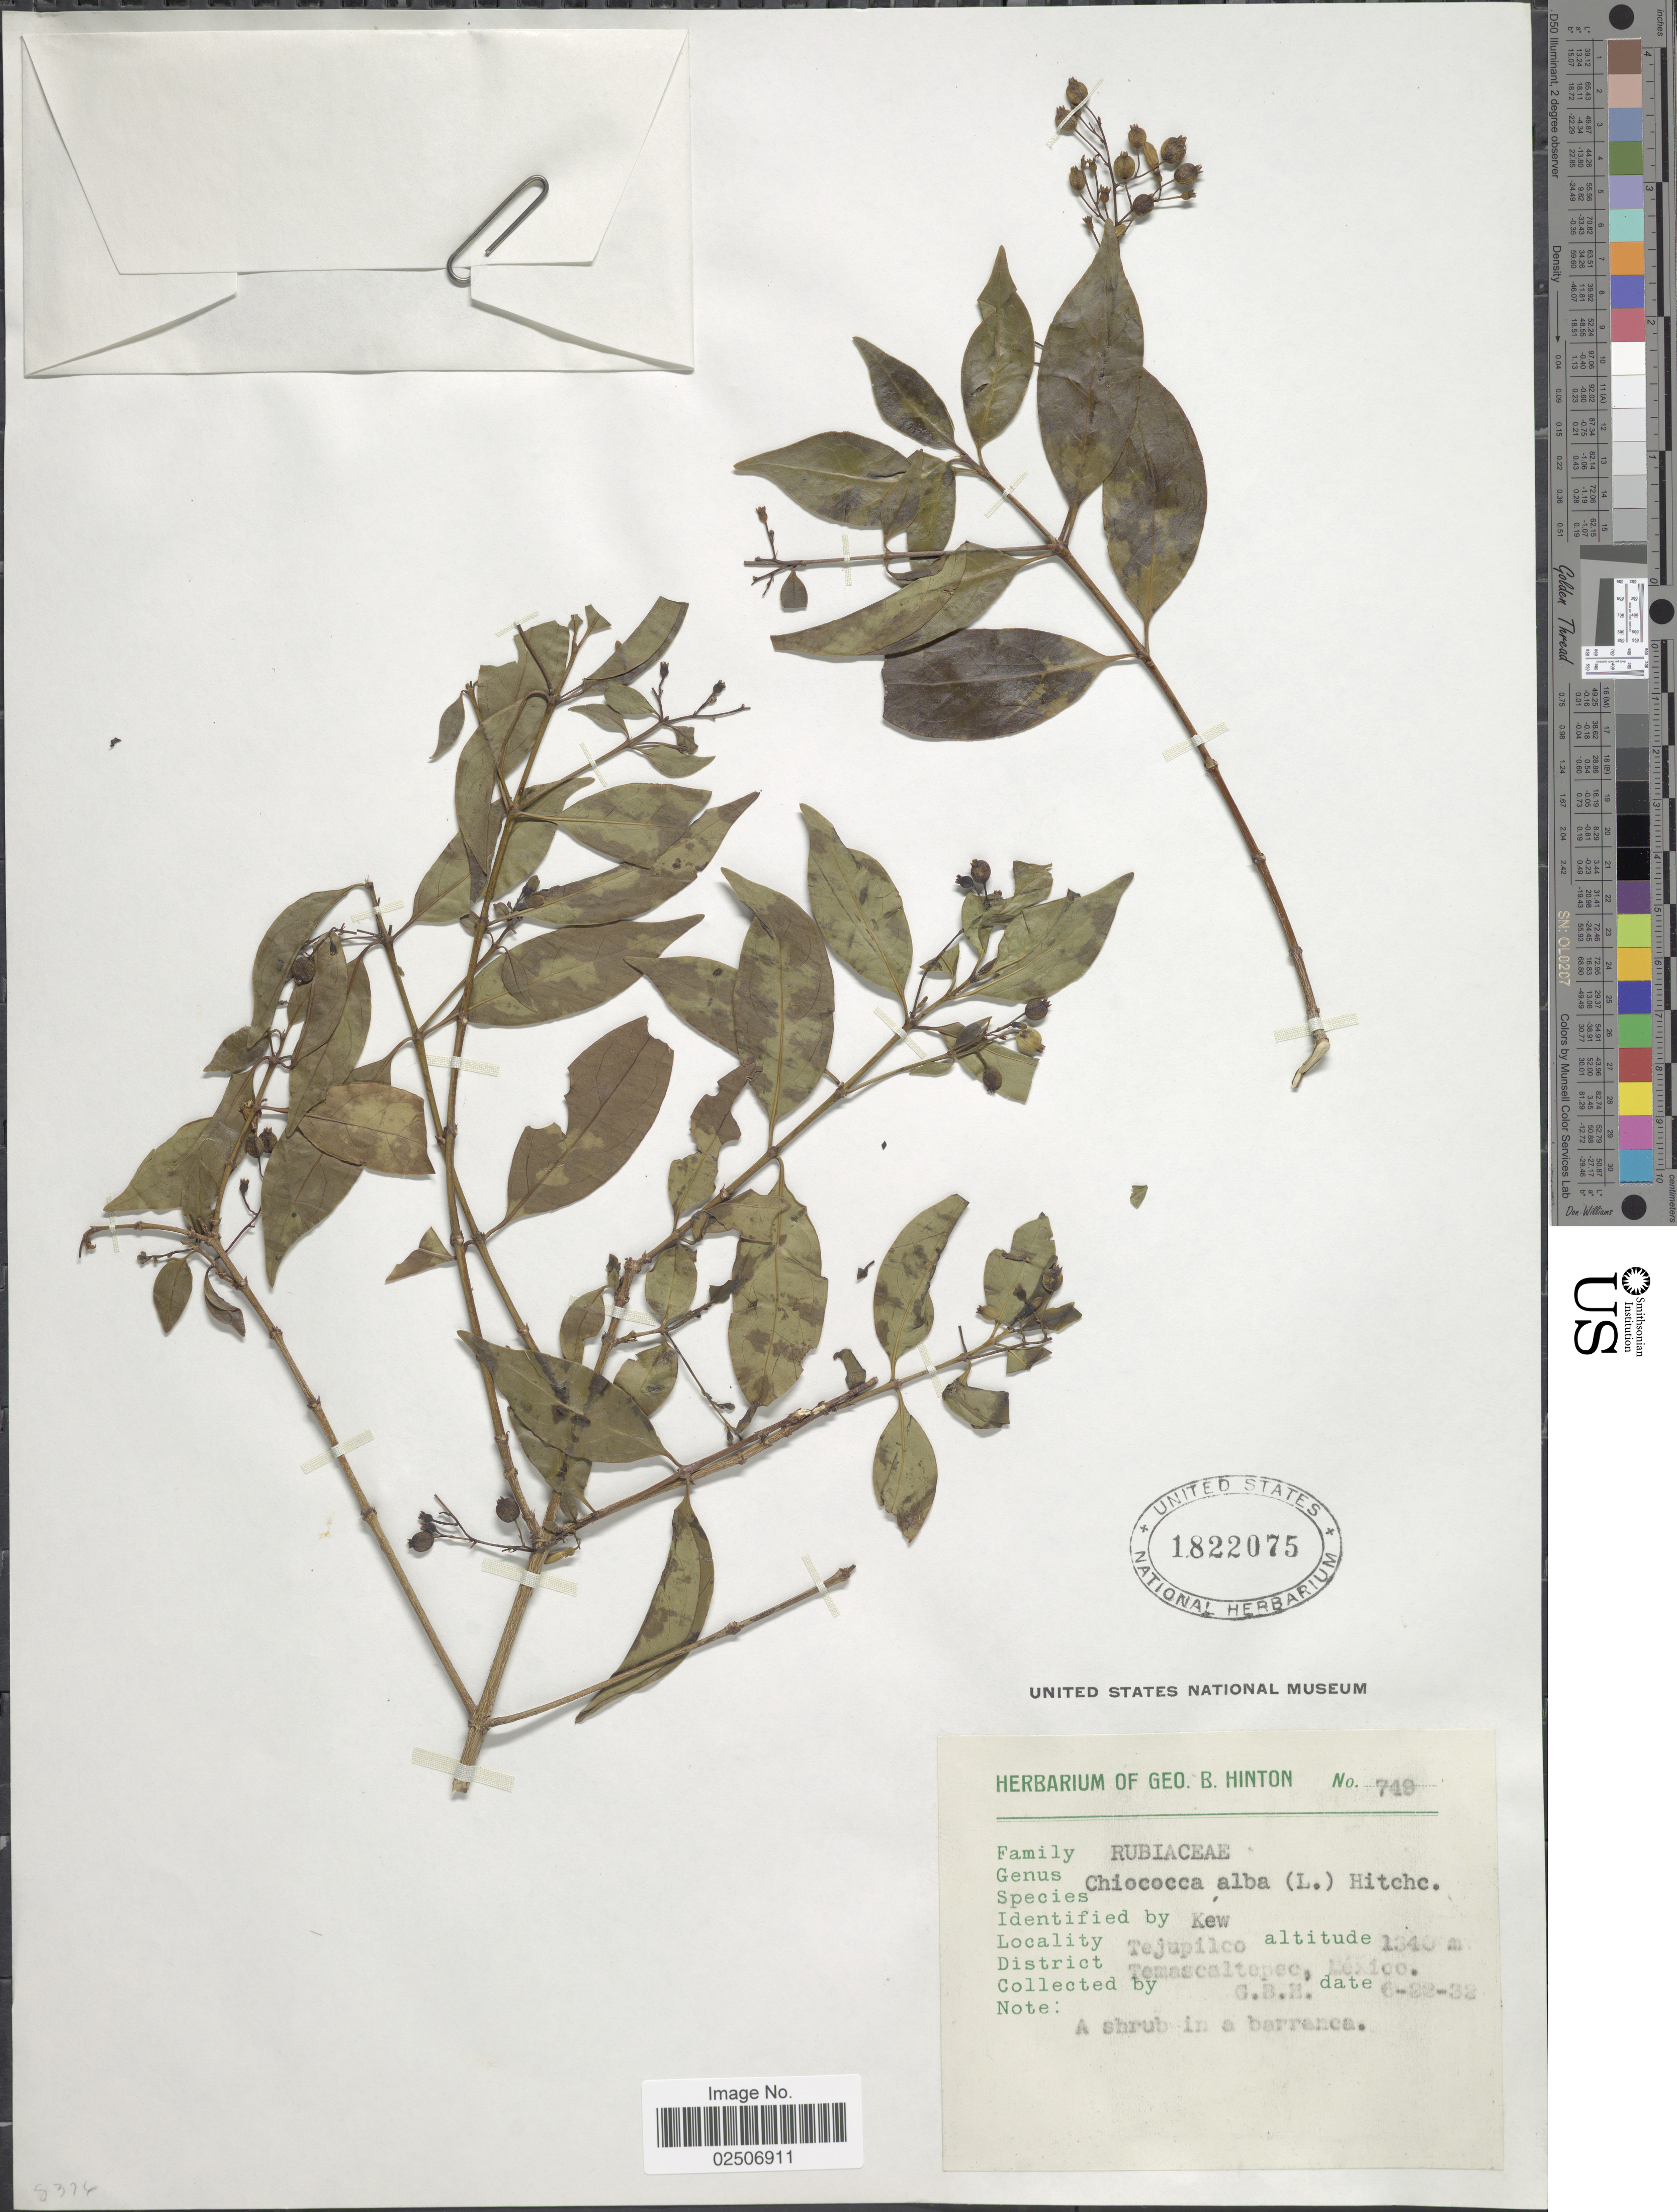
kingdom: Plantae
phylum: Tracheophyta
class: Magnoliopsida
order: Gentianales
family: Rubiaceae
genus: Chiococca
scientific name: Chiococca alba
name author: (L.) Hitchc.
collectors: G. B. Hinton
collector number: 749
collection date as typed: Transcribed d/m/y: 22/6/32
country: Mexico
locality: District Temascaltepec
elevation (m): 1340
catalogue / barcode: US 1822075